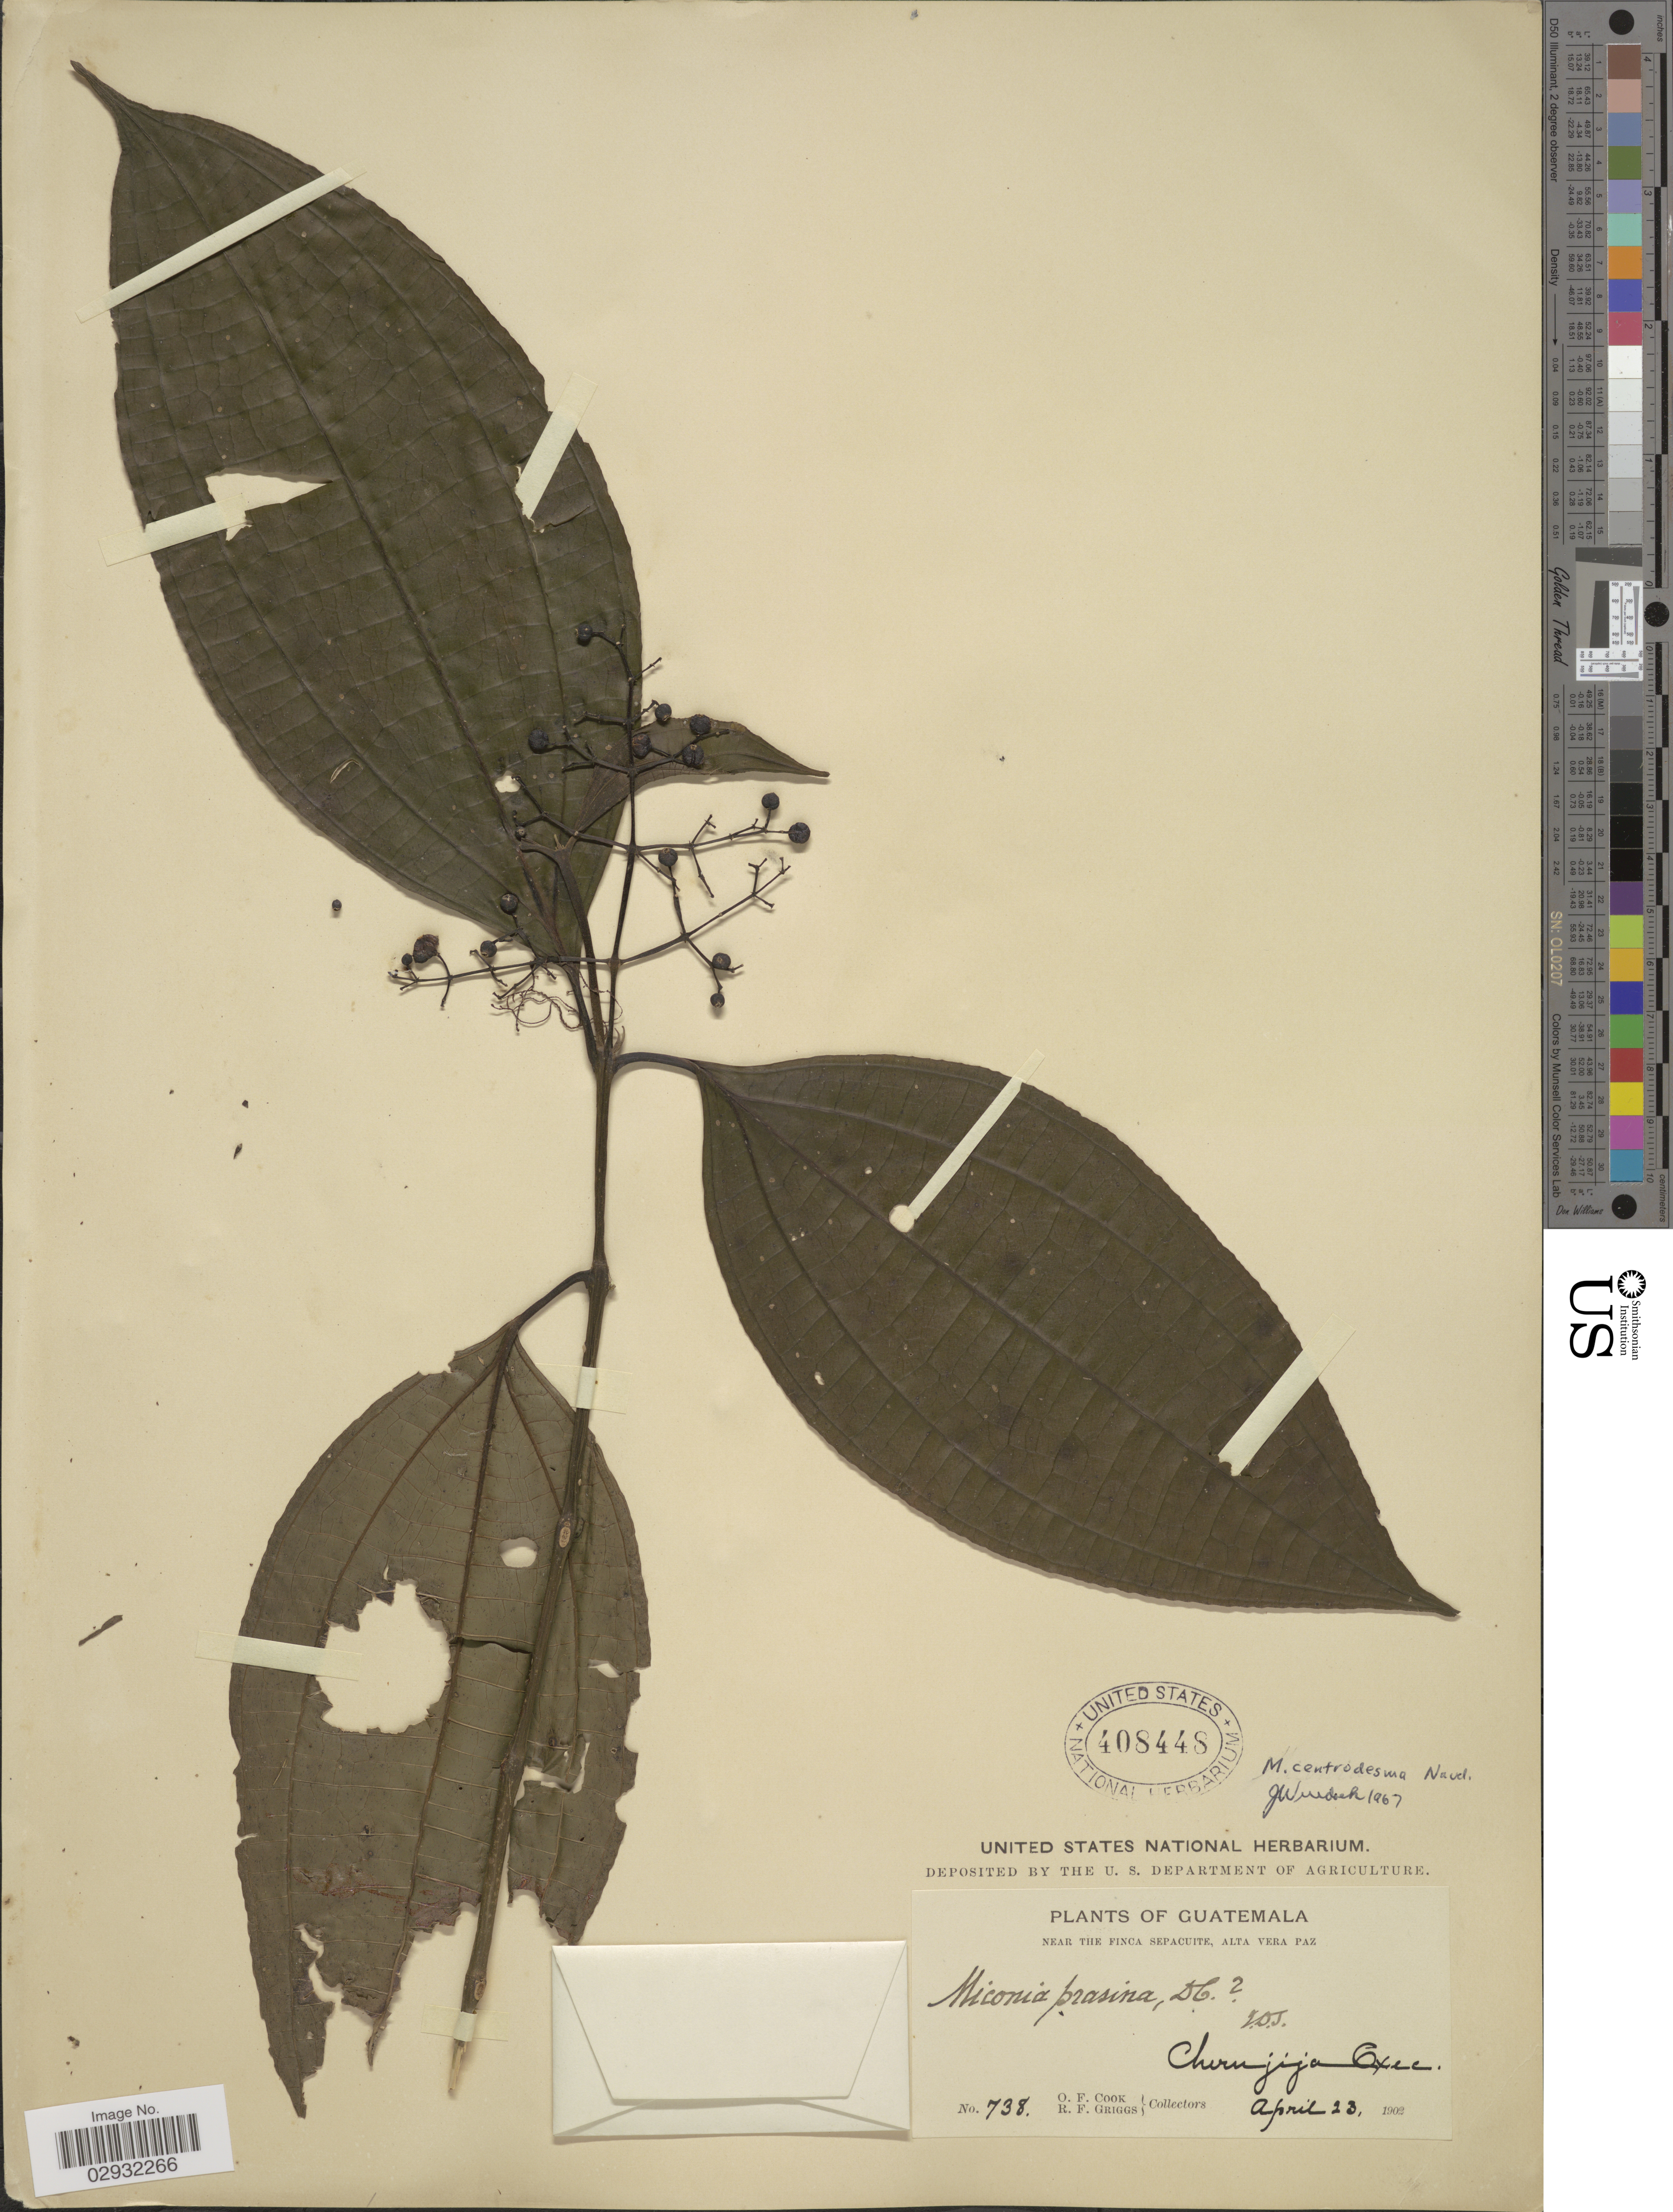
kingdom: Plantae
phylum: Tracheophyta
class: Magnoliopsida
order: Myrtales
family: Melastomataceae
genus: Miconia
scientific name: Miconia centrodesma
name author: Naudin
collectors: O. F. Cook & R. F. Griggs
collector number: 738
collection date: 1902-04-23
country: Guatemala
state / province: Alta Verapaz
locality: Near the Finca Sepacuite. Cherujija Oxec.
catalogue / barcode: US 408448